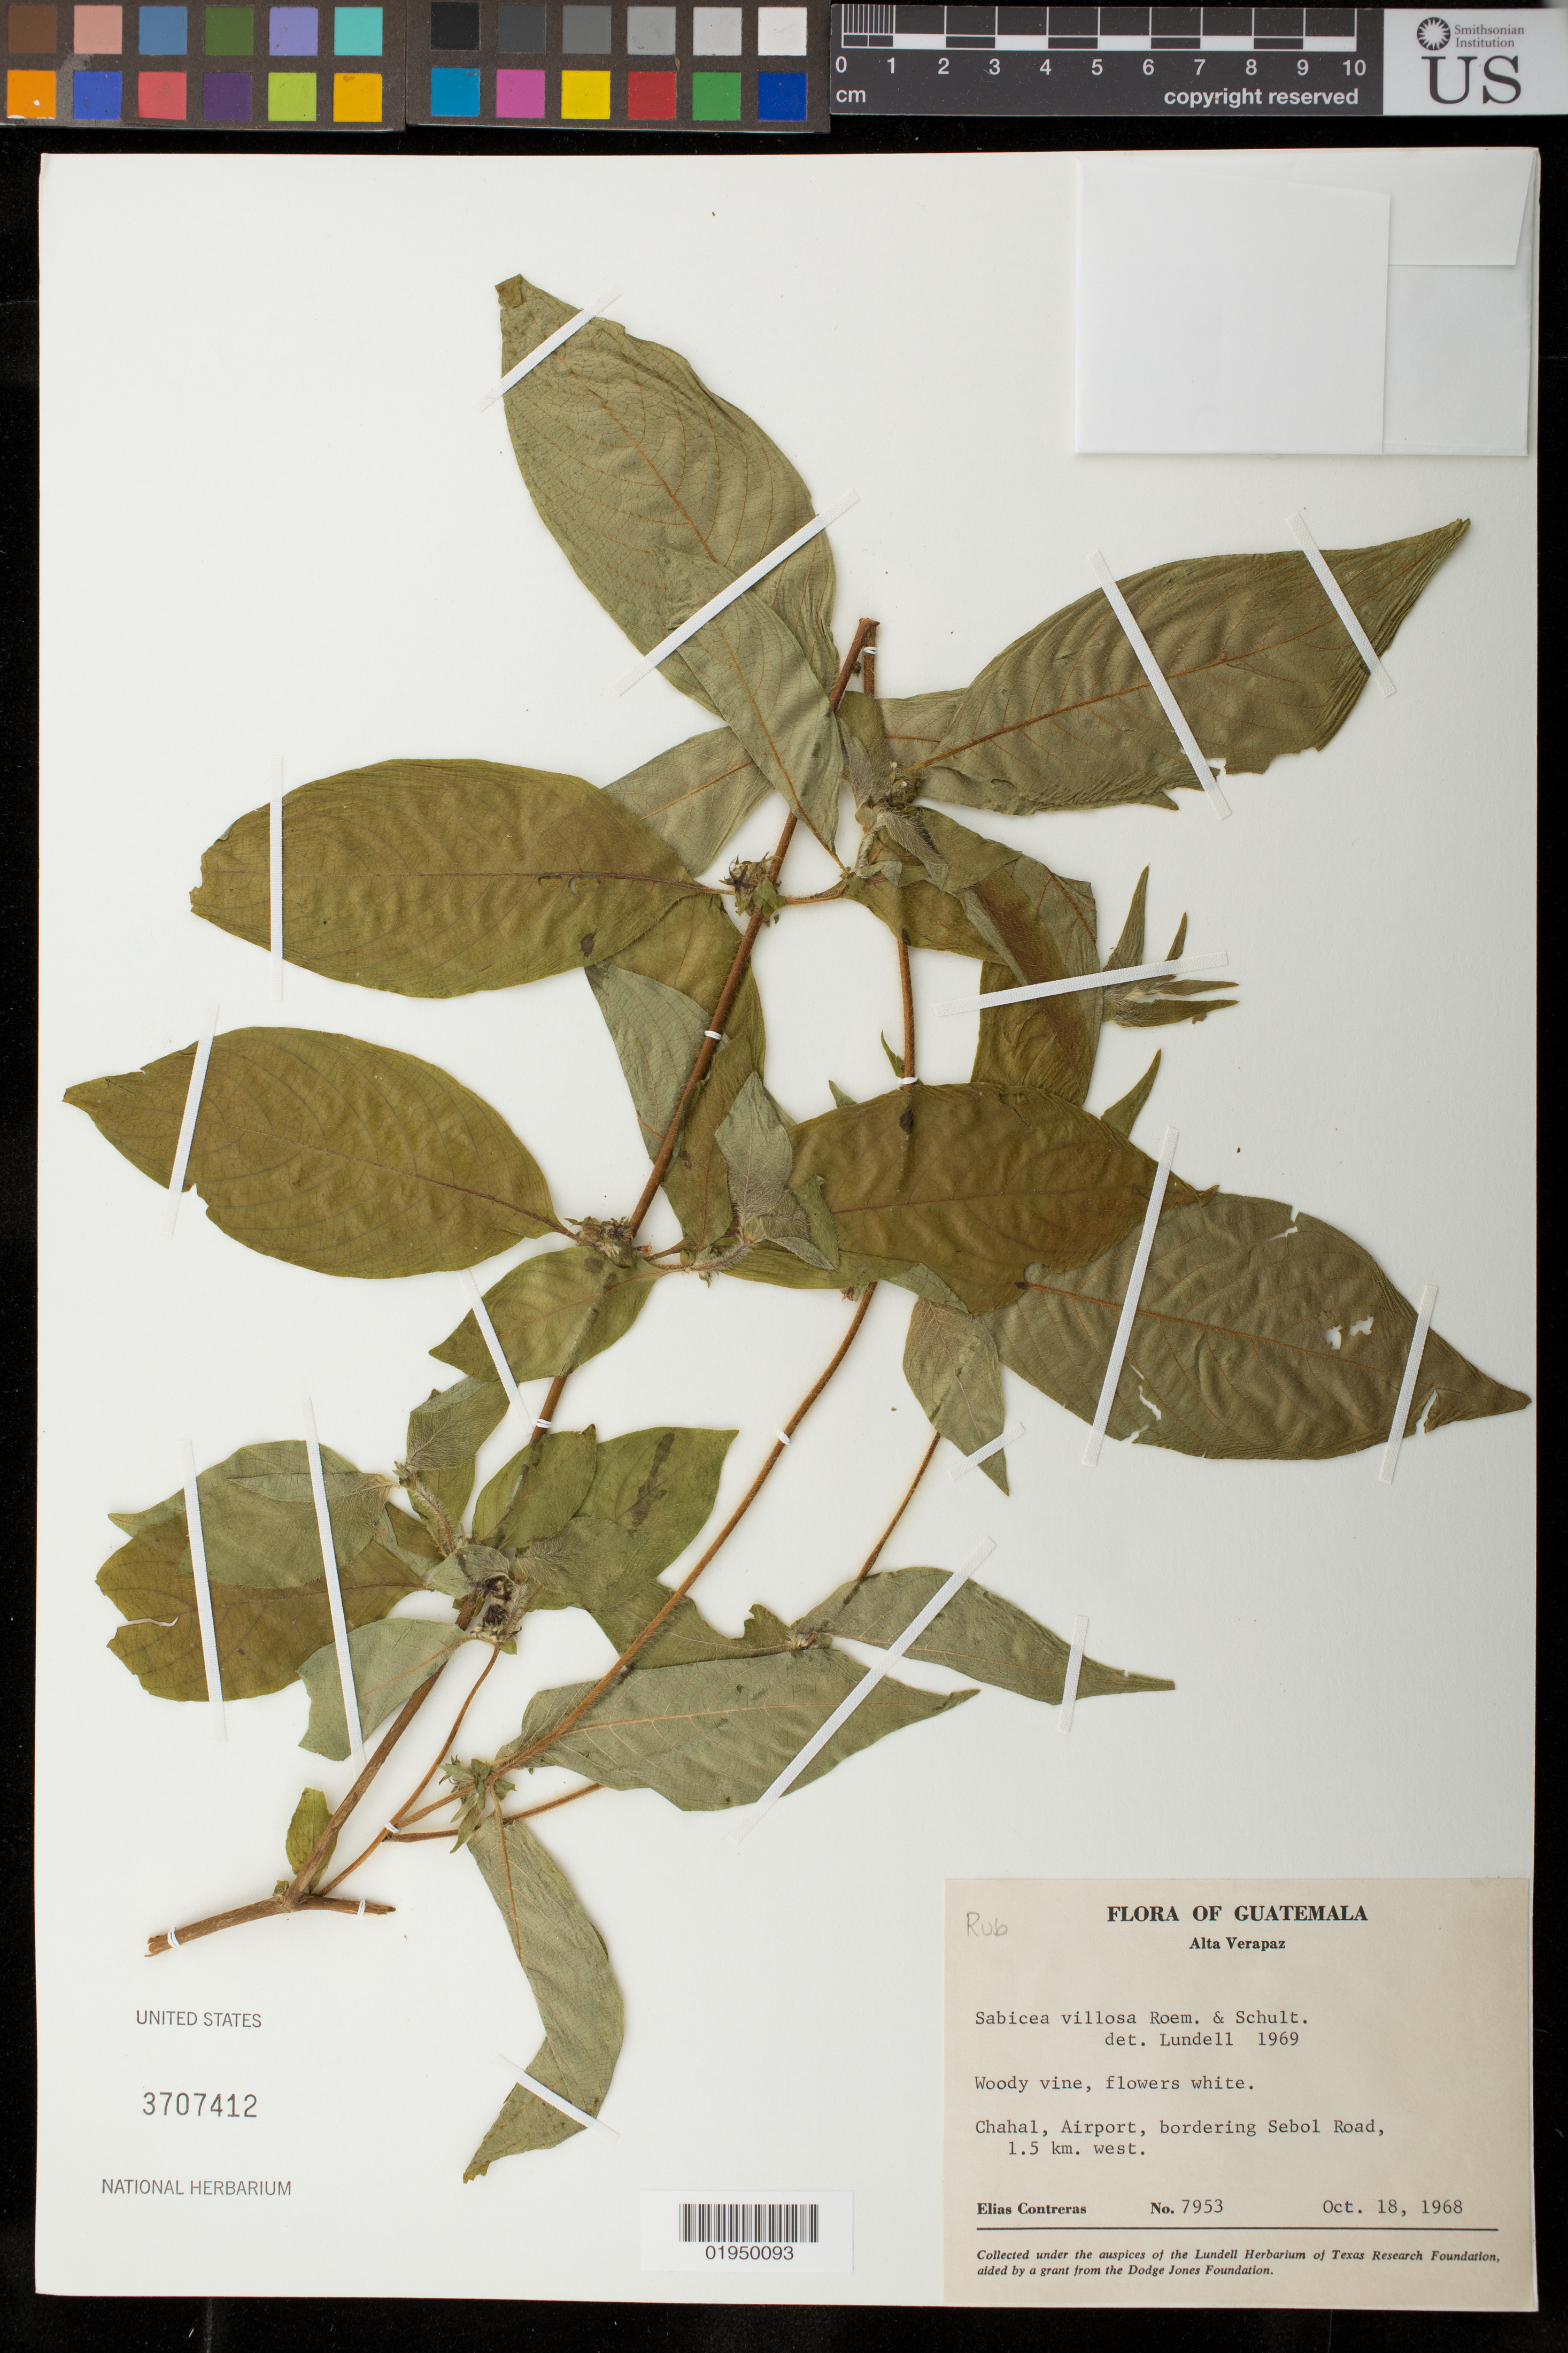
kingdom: Plantae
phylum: Tracheophyta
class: Magnoliopsida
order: Gentianales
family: Rubiaceae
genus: Sabicea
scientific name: Sabicea villosa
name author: Willd. ex Roem. & Schult.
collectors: E. Contreras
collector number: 7953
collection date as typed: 18 Oct 1968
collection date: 1968-10-18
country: Guatemala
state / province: Alta Verapaz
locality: Chahal, Airport, bordering Sebol Road, 1.5 km. west.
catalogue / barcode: US 3707412